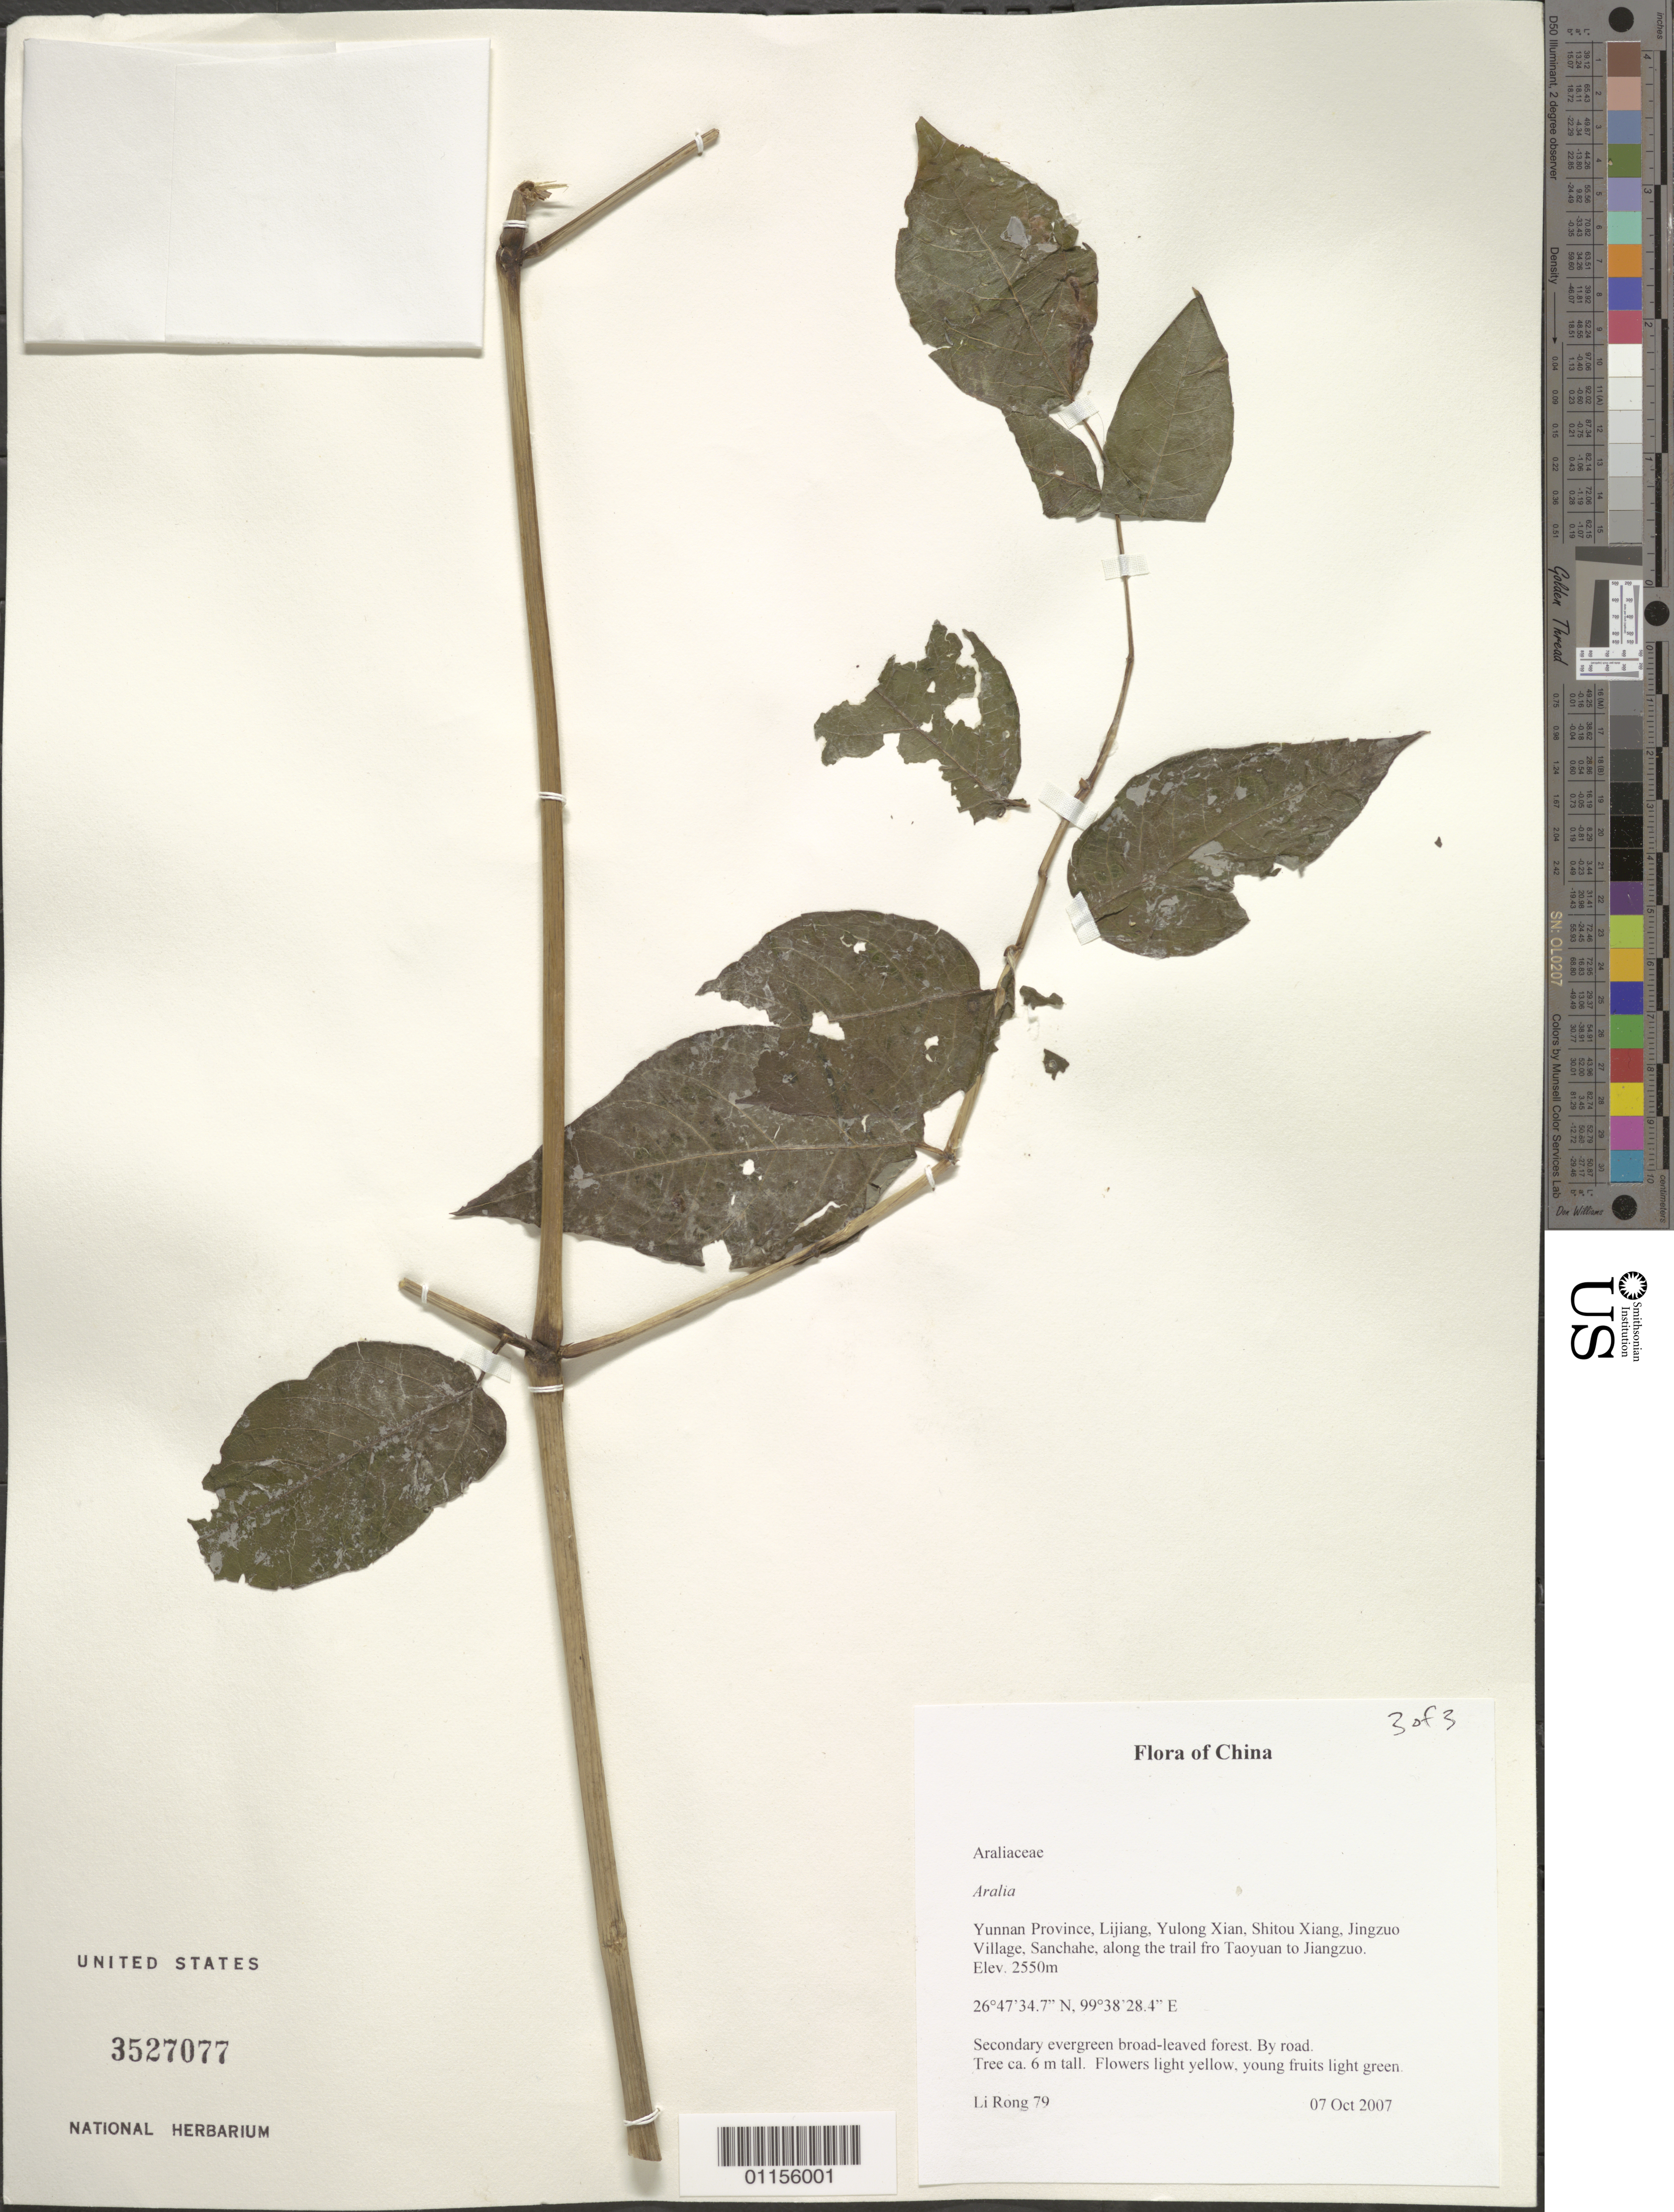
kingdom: Plantae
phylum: Tracheophyta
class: Magnoliopsida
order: Apiales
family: Araliaceae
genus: Aralia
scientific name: Aralia sp.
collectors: R. Li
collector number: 79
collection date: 2007-10-07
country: China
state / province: Yunnan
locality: Lijiang, Yulong Xian, Shitou Xiang, Jiangzuo village, Sanchahe, along the trail from Taoyuan to Jiangzuo.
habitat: Tree, growing in the secondary evergreen broad-leaved forest. By road.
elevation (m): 2550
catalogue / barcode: US 3527077